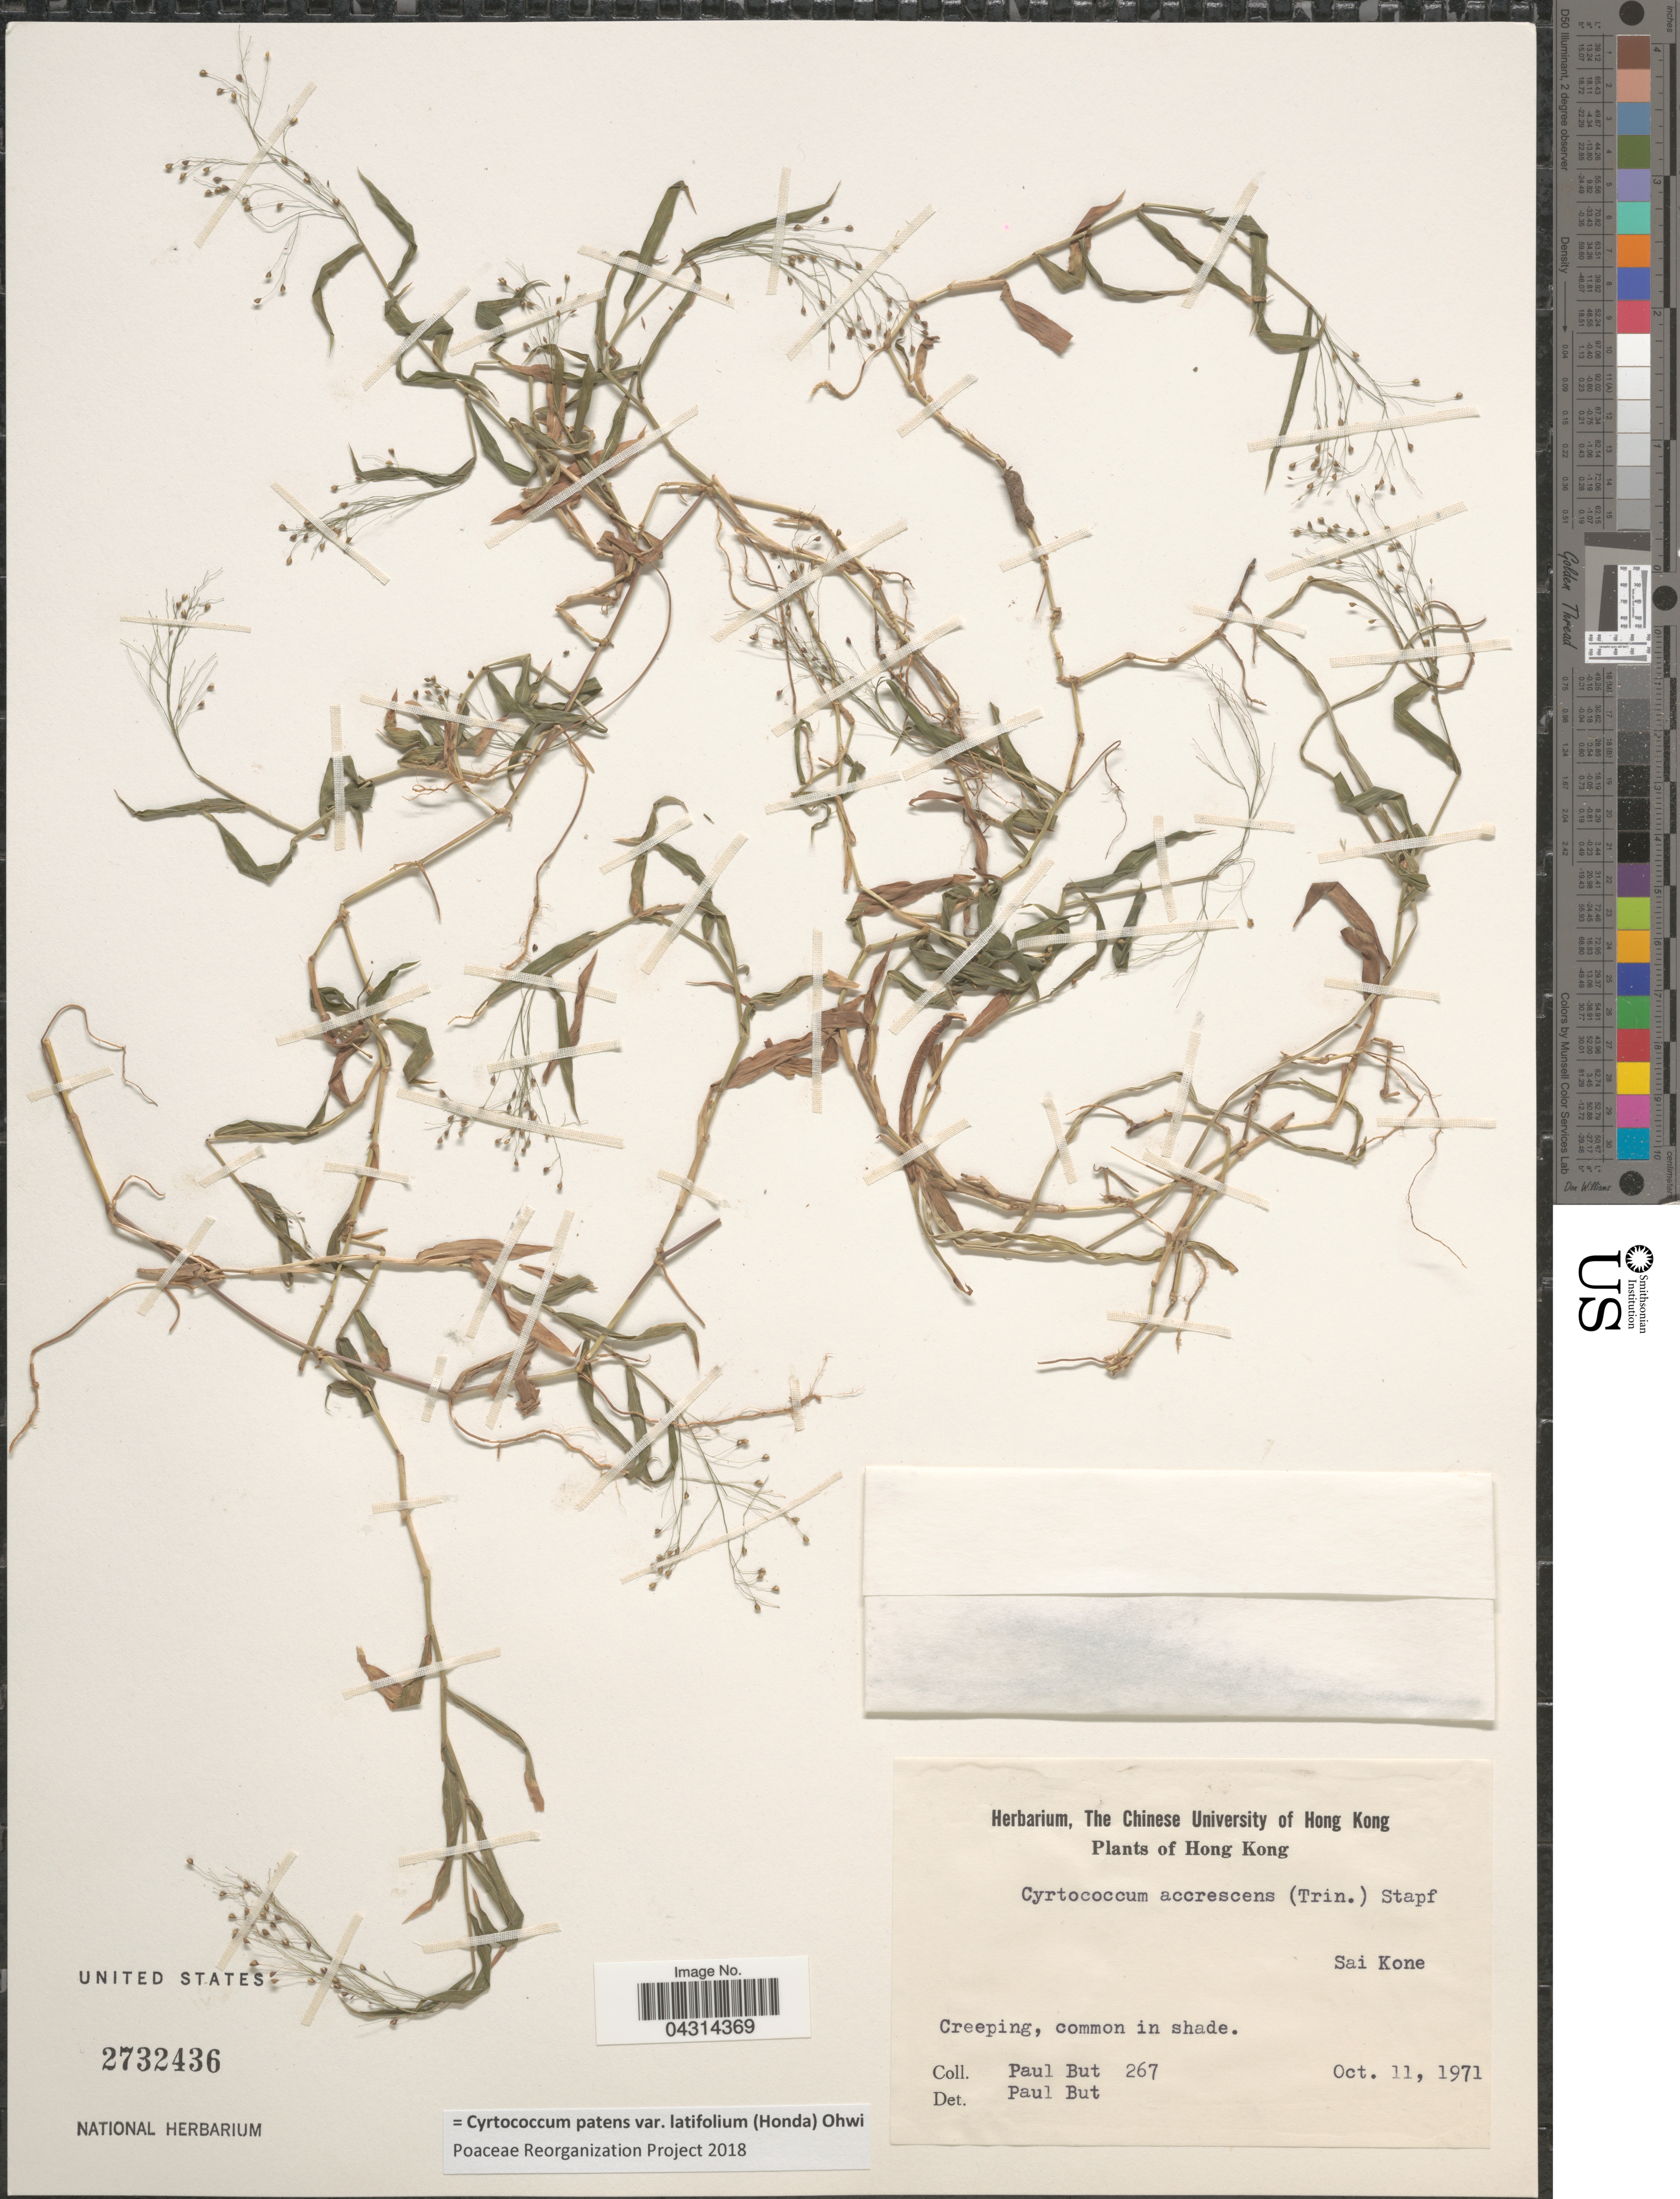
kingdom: Plantae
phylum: Tracheophyta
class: Liliopsida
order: Poales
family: Poaceae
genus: Cyrtococcum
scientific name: Cyrtococcum patens var. latifolium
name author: (Honda) Ohwi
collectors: P. But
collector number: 267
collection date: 1971-10-11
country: China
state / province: Hong Kong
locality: Sai Kone.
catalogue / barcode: US 2732436